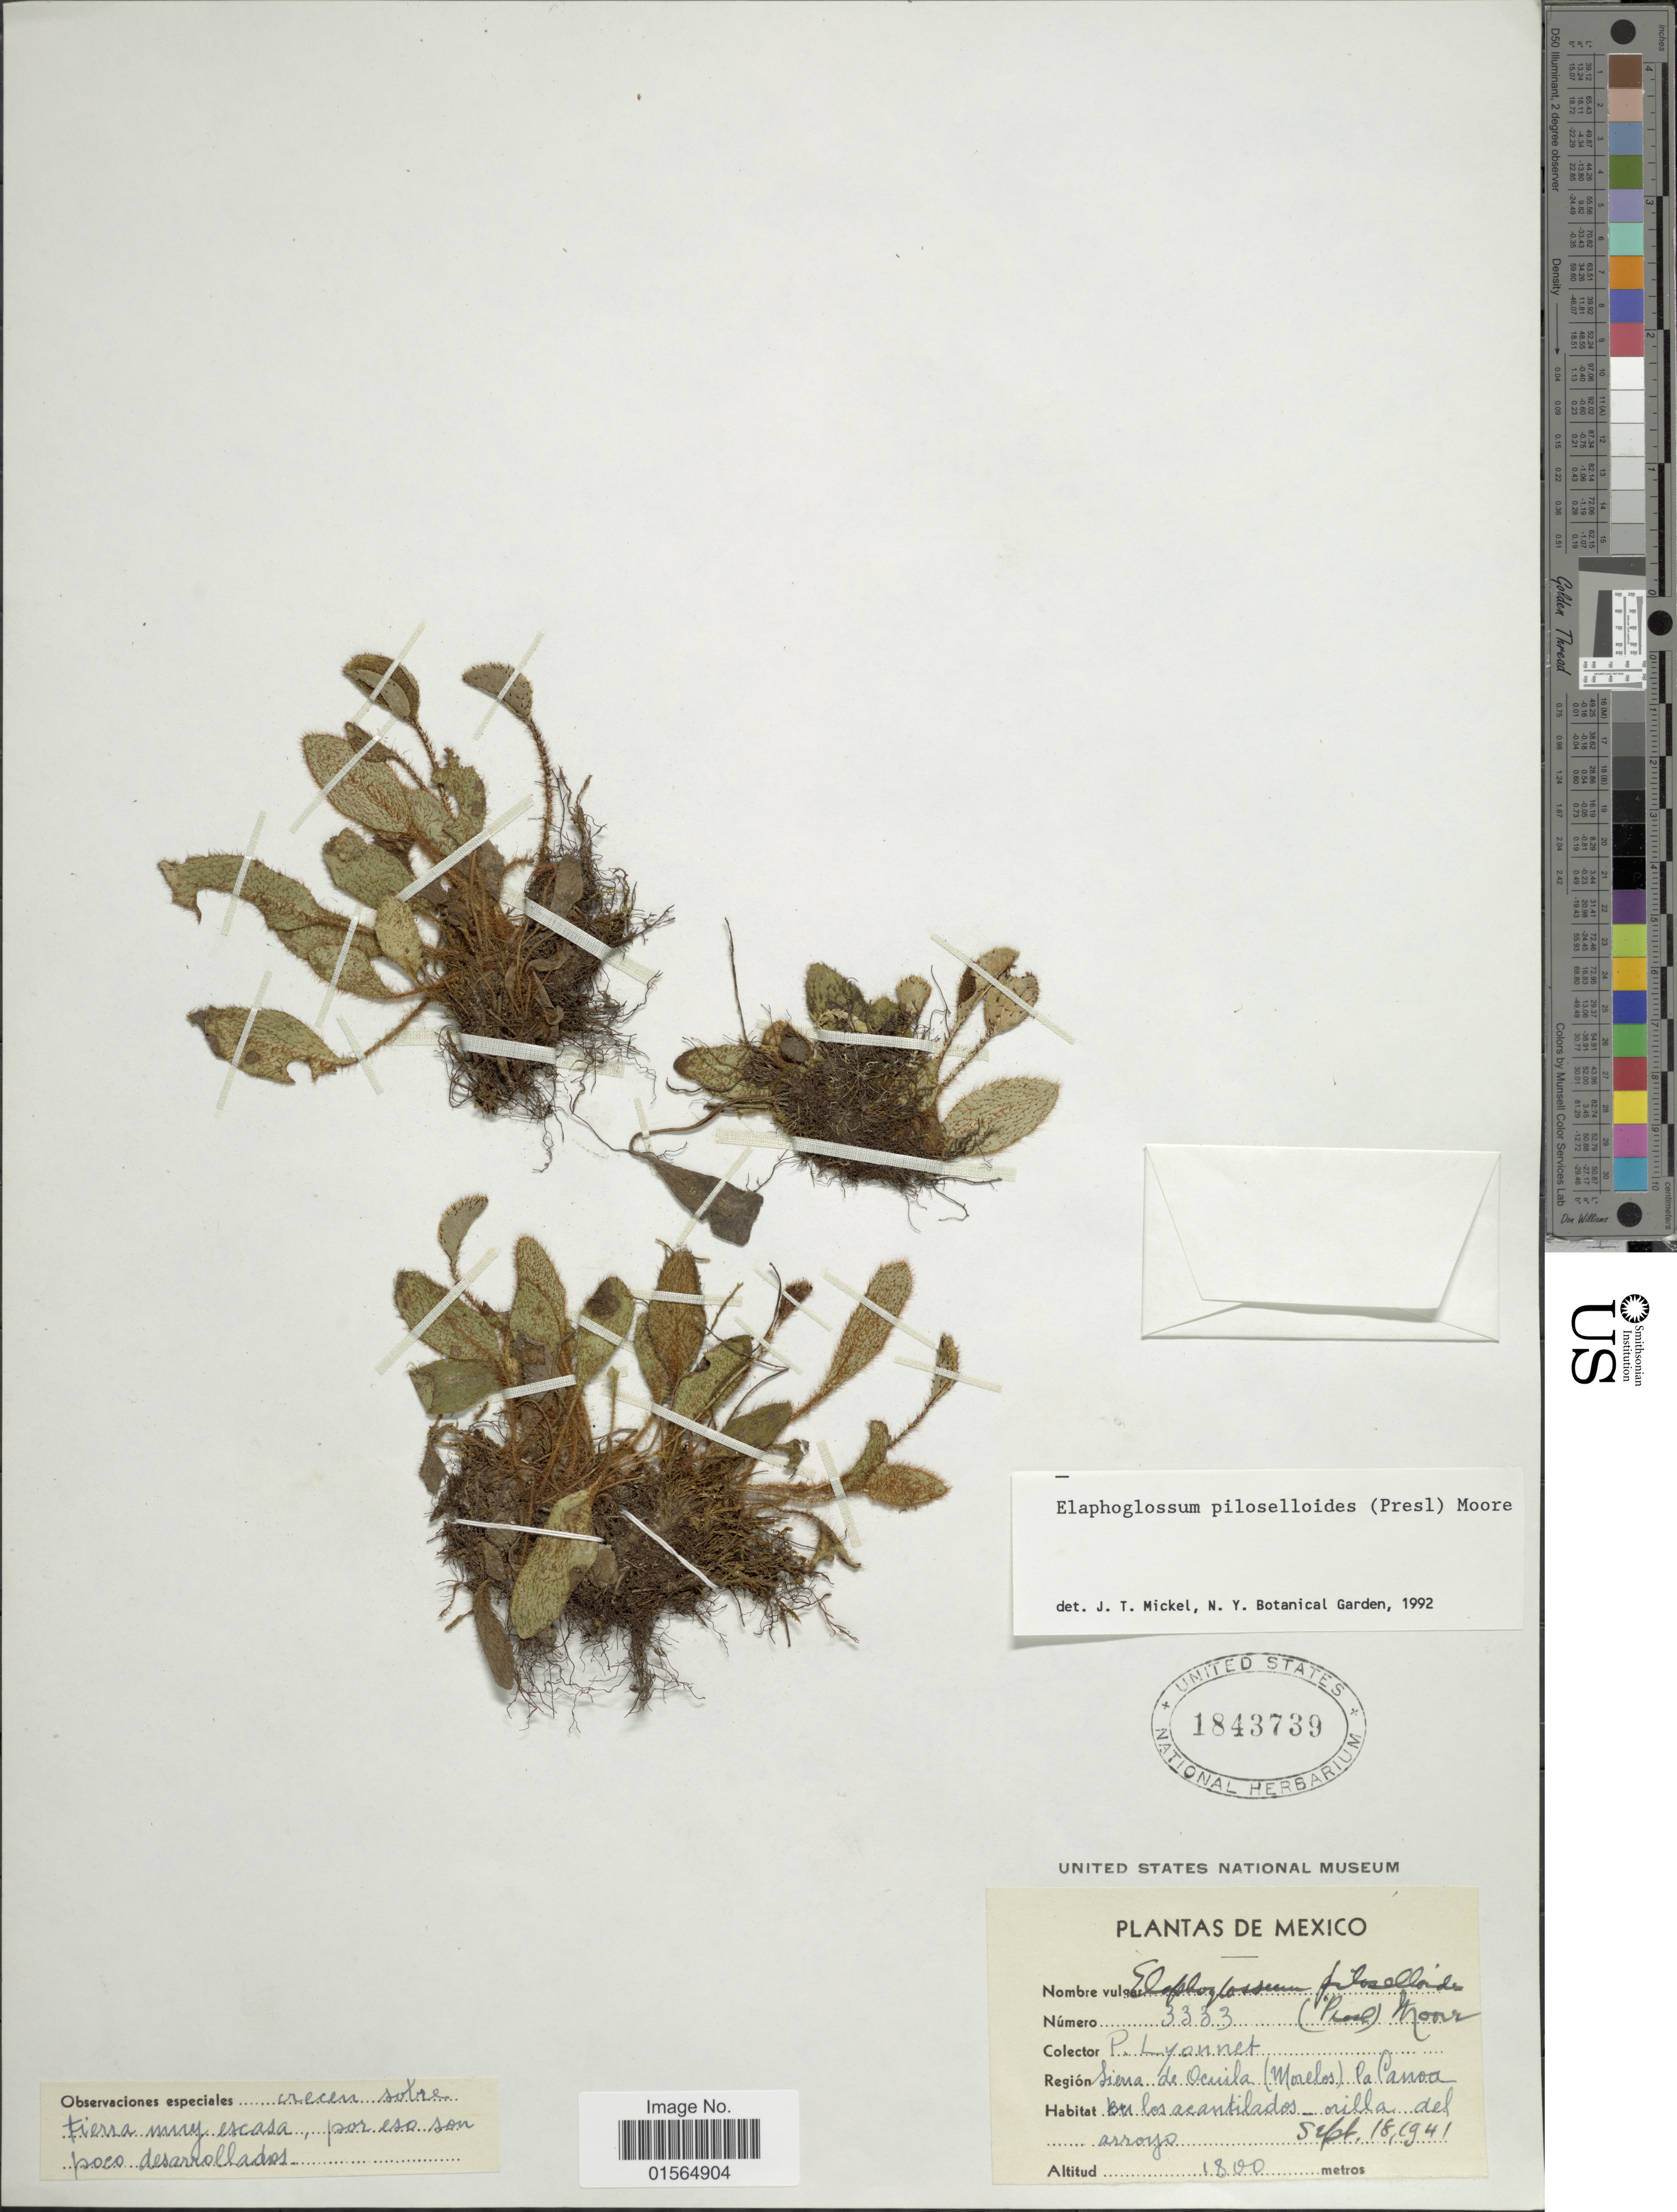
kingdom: Plantae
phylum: Tracheophyta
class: Polypodiopsida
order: Polypodiales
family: Dryopteridaceae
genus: Elaphoglossum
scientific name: Elaphoglossum piloselloides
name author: (C. Presl) T. Moore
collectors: P. Lyonnet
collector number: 3333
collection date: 1941-09-18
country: Mexico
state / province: Morelos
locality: Sierra de Ocuila, Pa Canoa, los acantilados - orilla del arroyo [interpreted]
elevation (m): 1800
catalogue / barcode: US 1843739